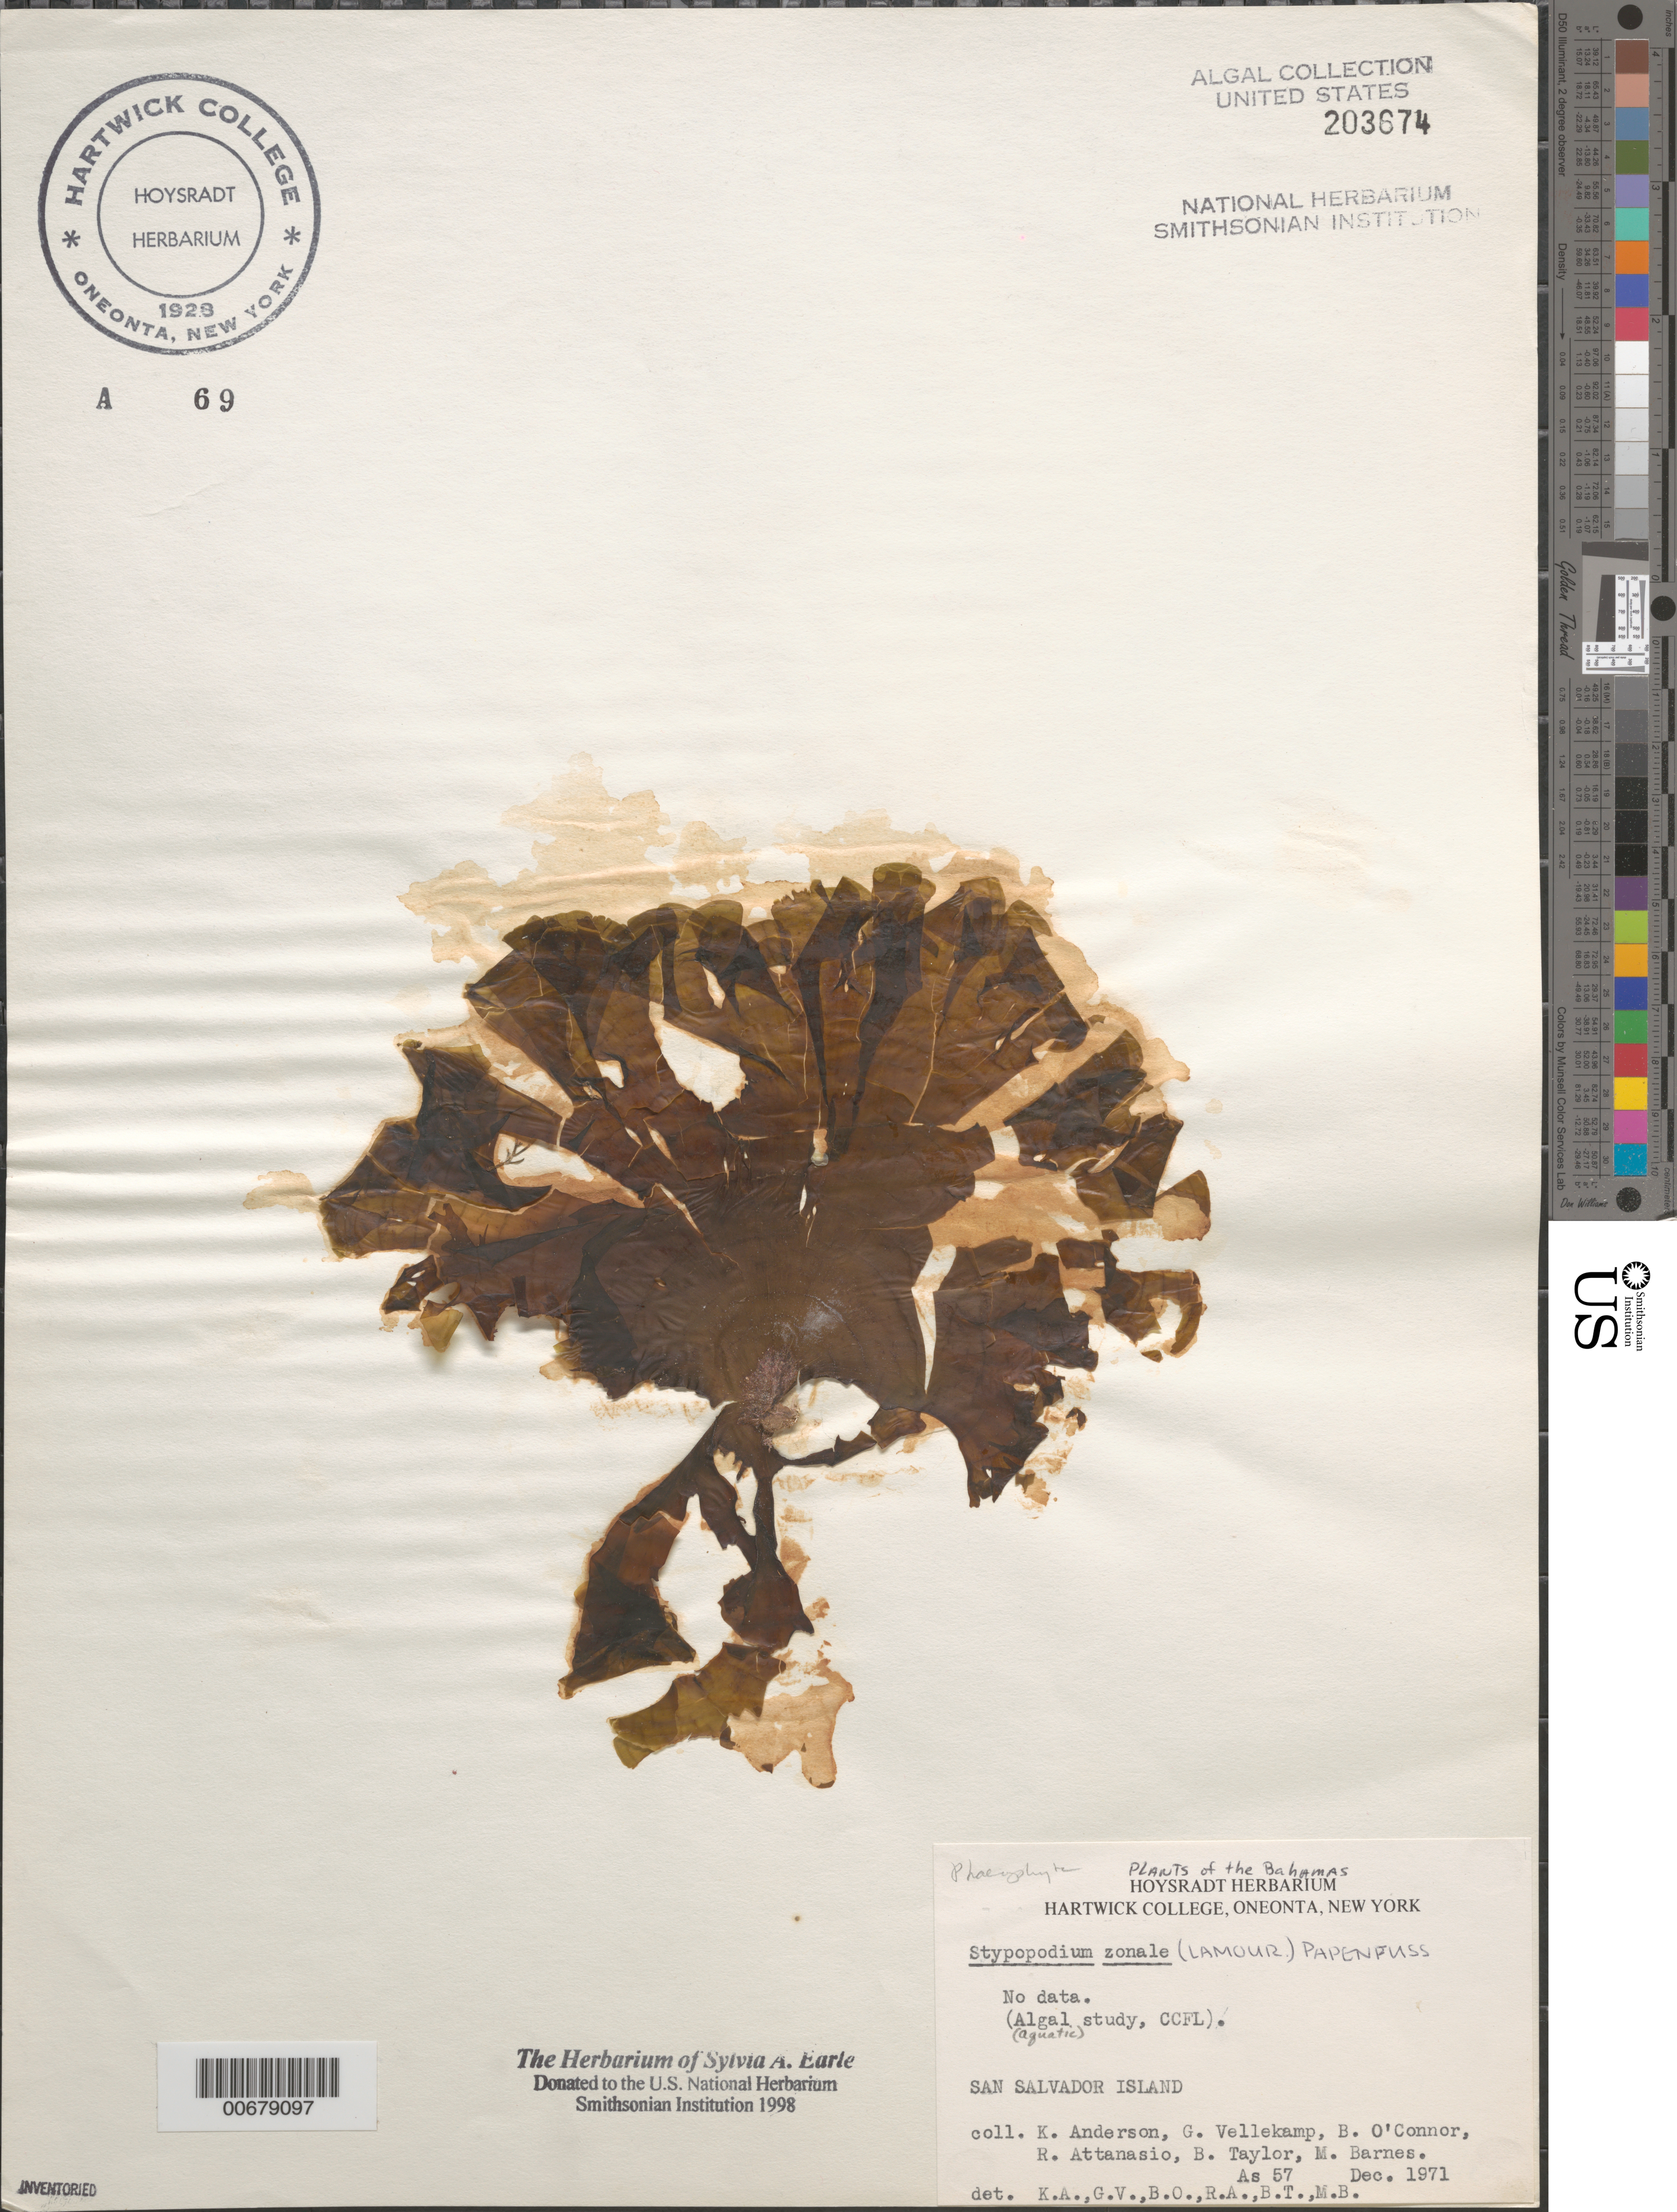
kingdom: Chromista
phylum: Ochrophyta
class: Phaeophyceae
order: Dictyotales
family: Dictyotaceae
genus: Stypopodium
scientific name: Stypopodium zonale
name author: (J.V.Lamouroux) Papenf.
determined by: Anderson, K.; et al.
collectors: K. Anderson, G. Vellekamp, B. O'Connor, R. Attanasio, B. Taylor & M. Barnes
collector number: As 57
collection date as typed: Dec 1971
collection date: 1971-12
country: Bahamas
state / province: San Salvador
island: San Salvador Island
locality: Graham's Harbour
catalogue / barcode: US 203674